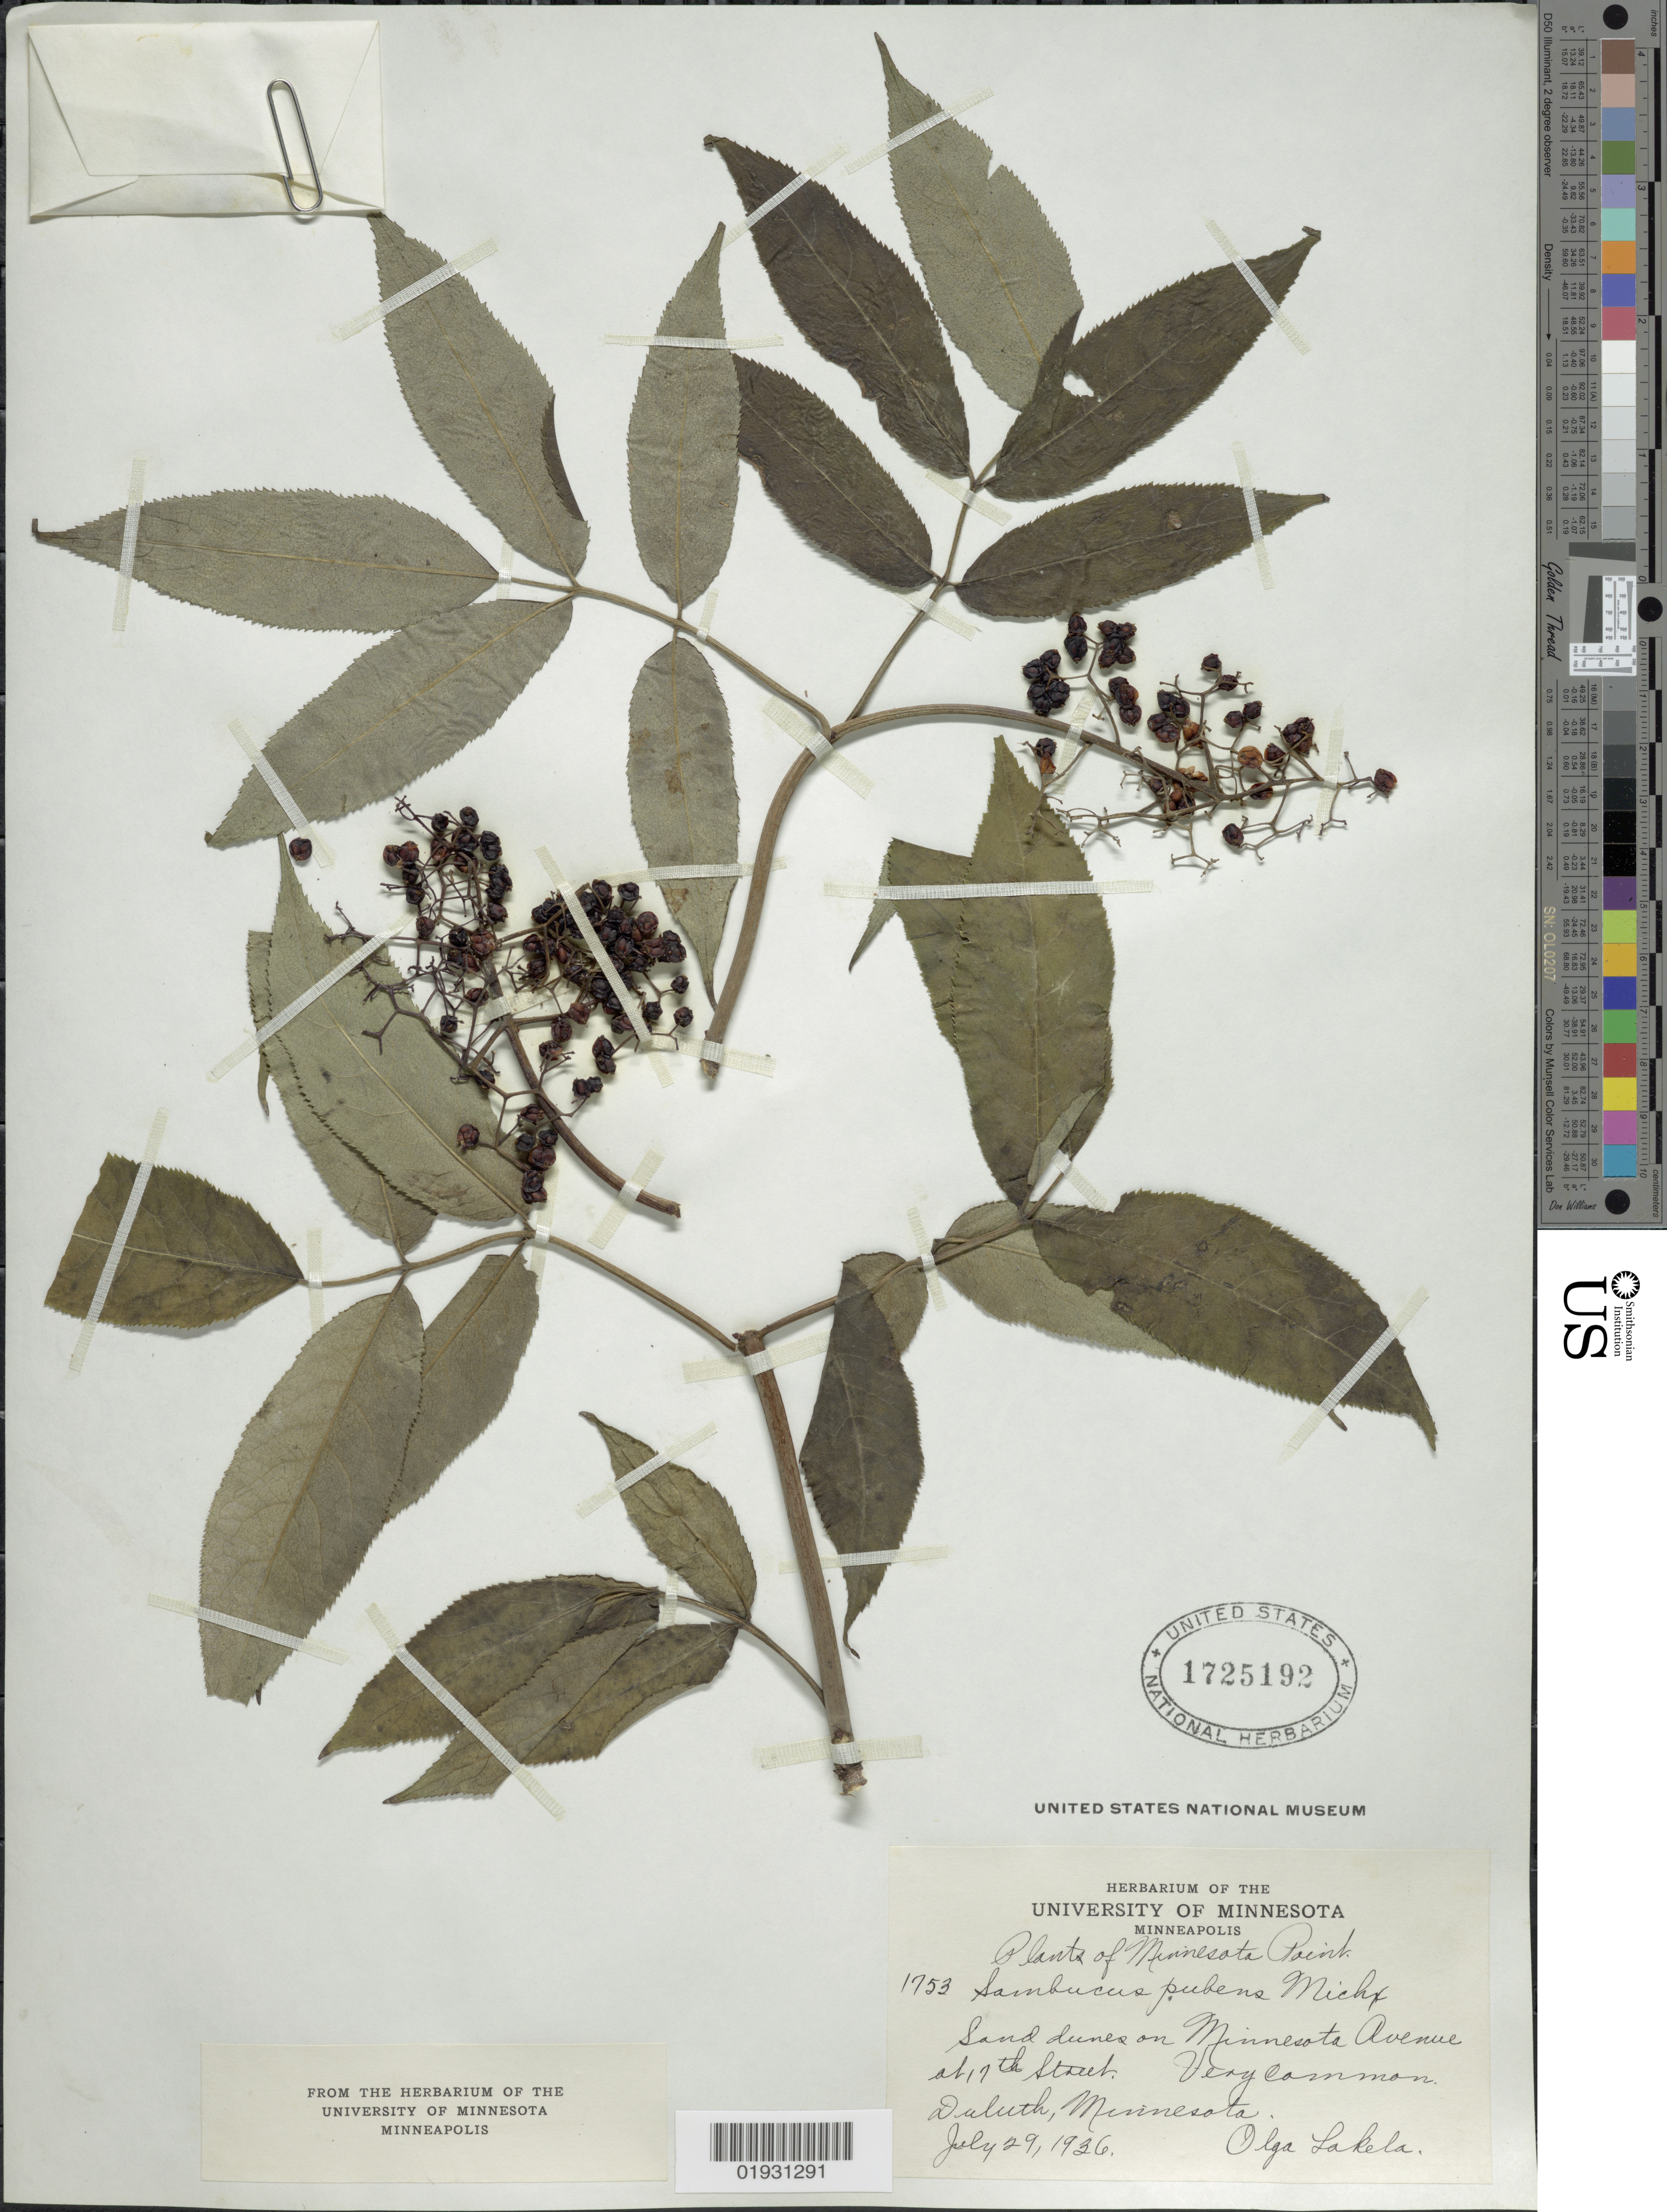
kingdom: Plantae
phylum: Tracheophyta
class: Magnoliopsida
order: Dipsacales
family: Viburnaceae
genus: Sambucus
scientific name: Sambucus racemosa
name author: L.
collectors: O. K. Lakela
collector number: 1753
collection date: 1936-07-29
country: United States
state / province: Minnesota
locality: Sand dunes on Minnesota Avenue at 19th Street. Duluth.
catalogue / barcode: US 1725192